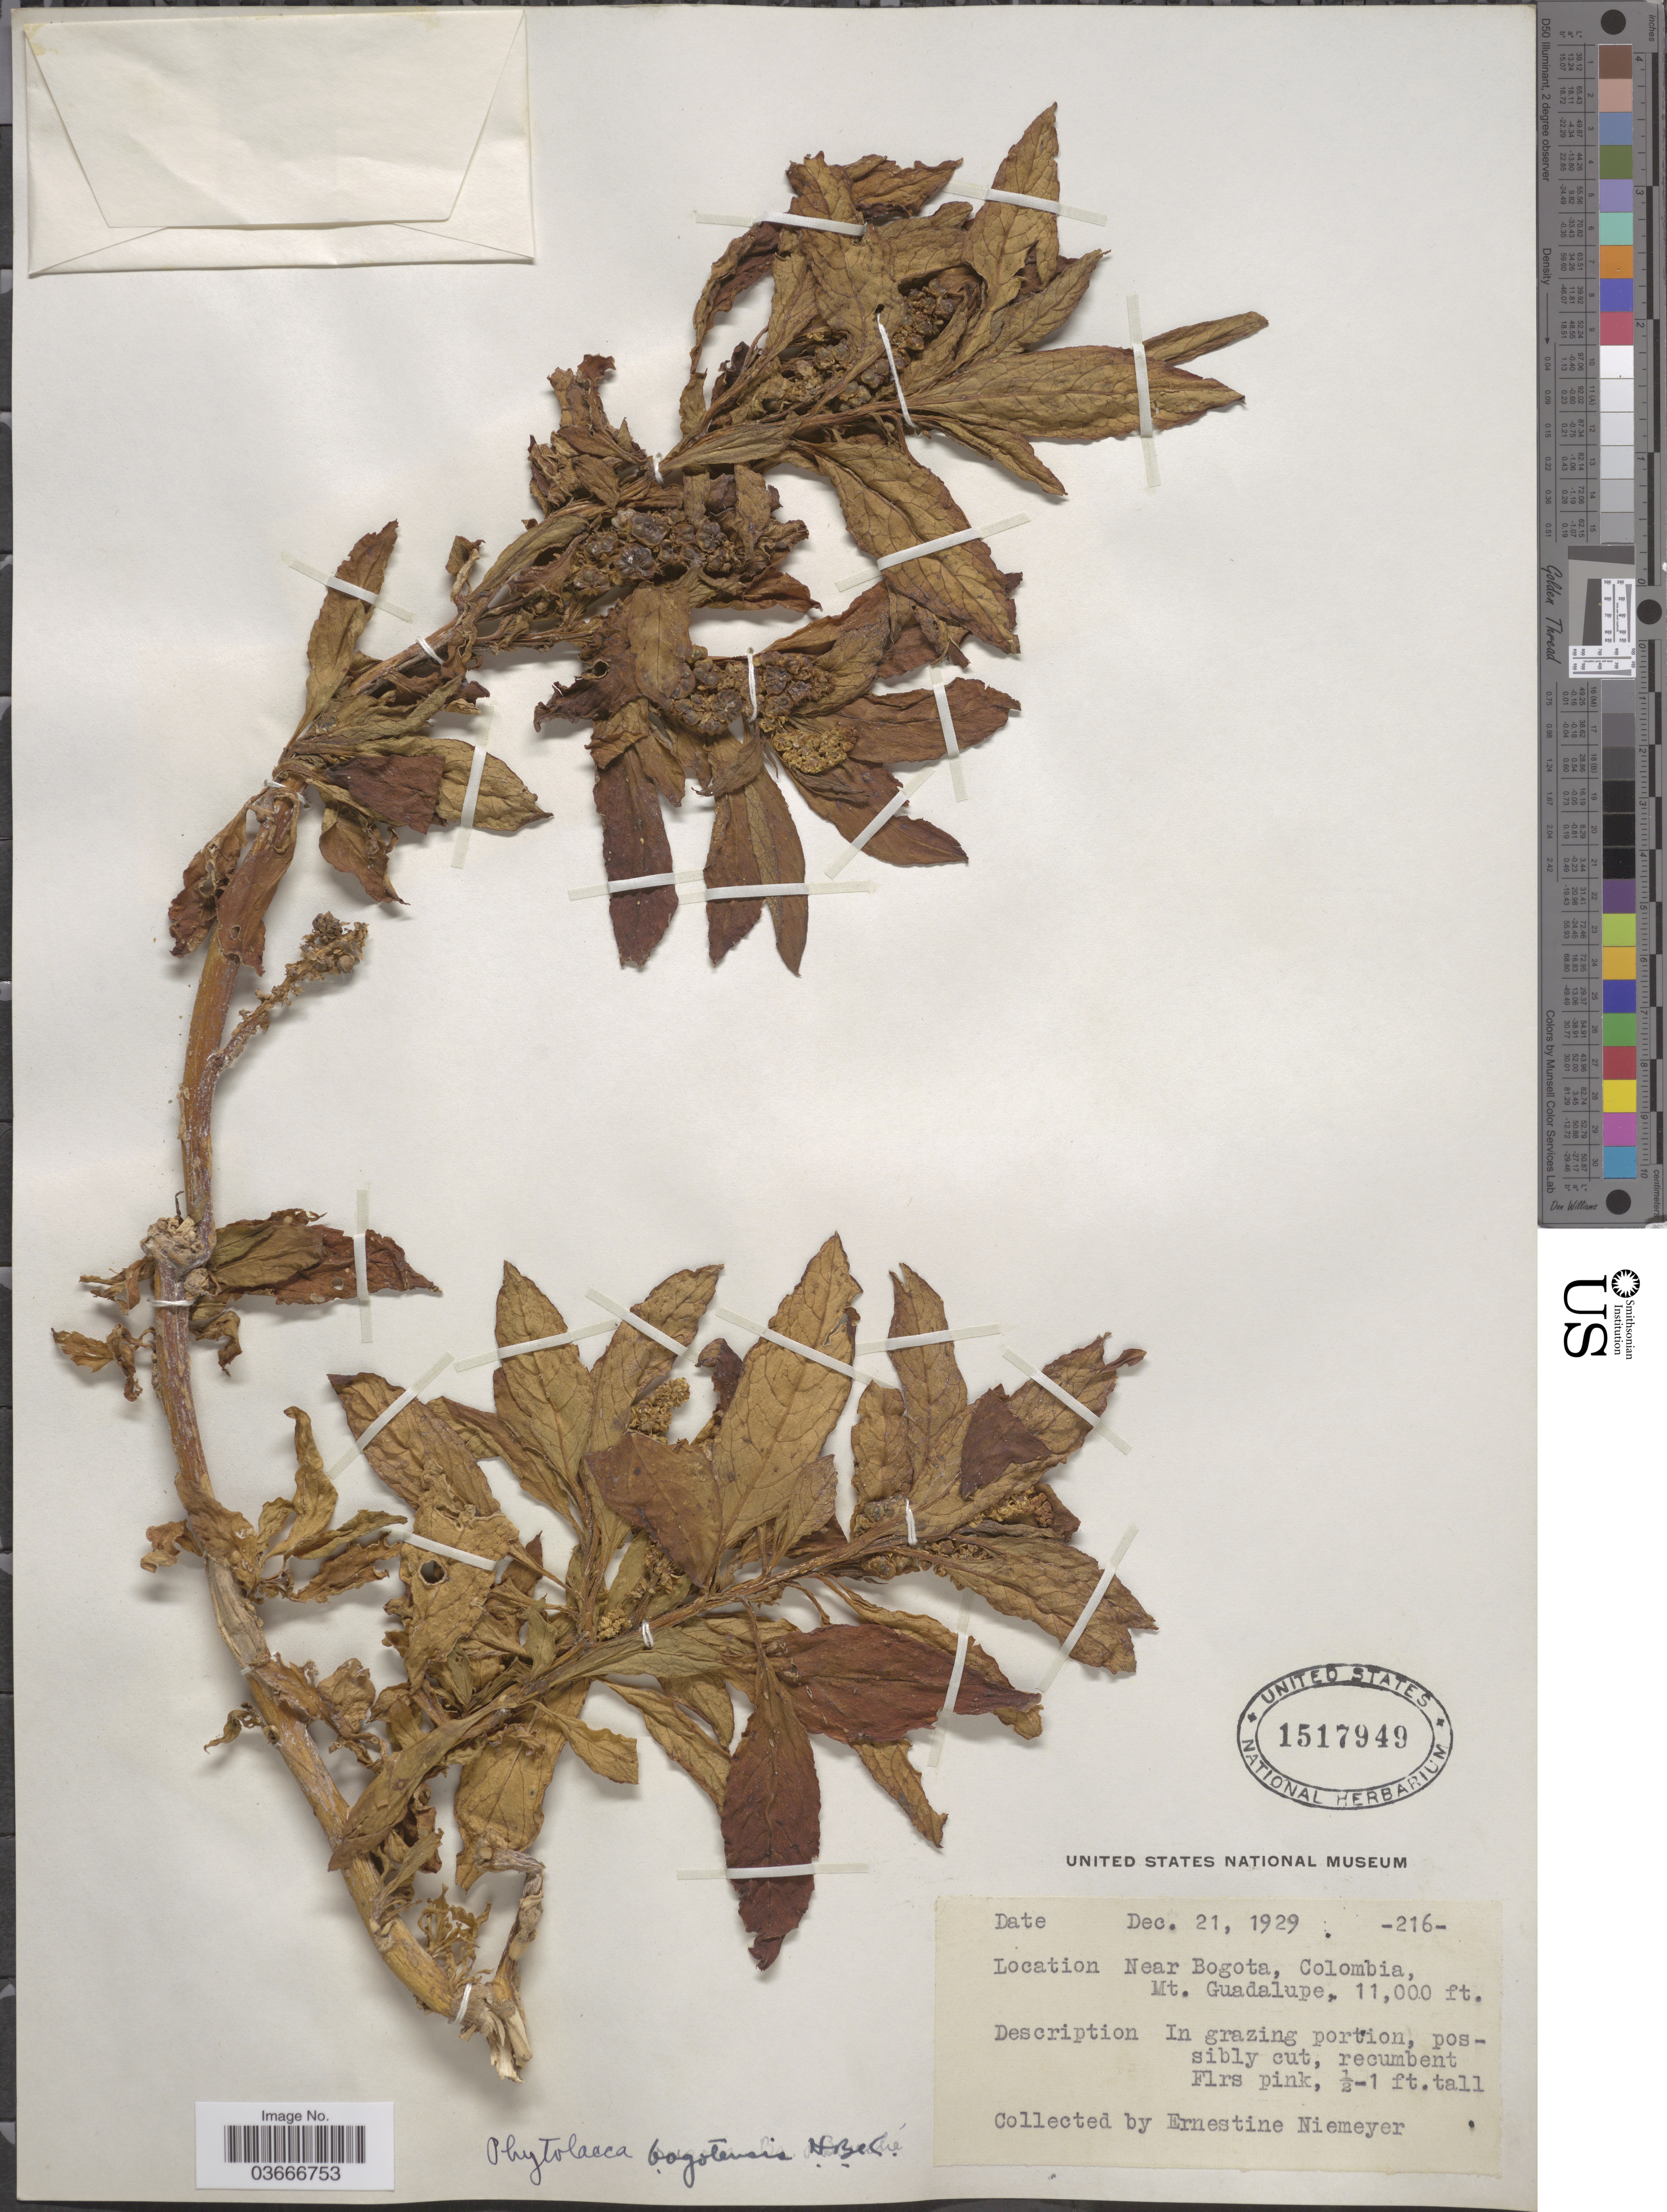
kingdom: Plantae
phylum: Tracheophyta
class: Magnoliopsida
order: Caryophyllales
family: Phytolaccaceae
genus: Phytolacca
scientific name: Phytolacca bogotensis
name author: Kunth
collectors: E. H. Niemeyer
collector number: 216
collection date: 1929-12-21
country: Colombia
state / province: Bogota D.C.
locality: Near Bogota. Mt. Guadalupe.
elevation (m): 3353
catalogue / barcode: US 1517949